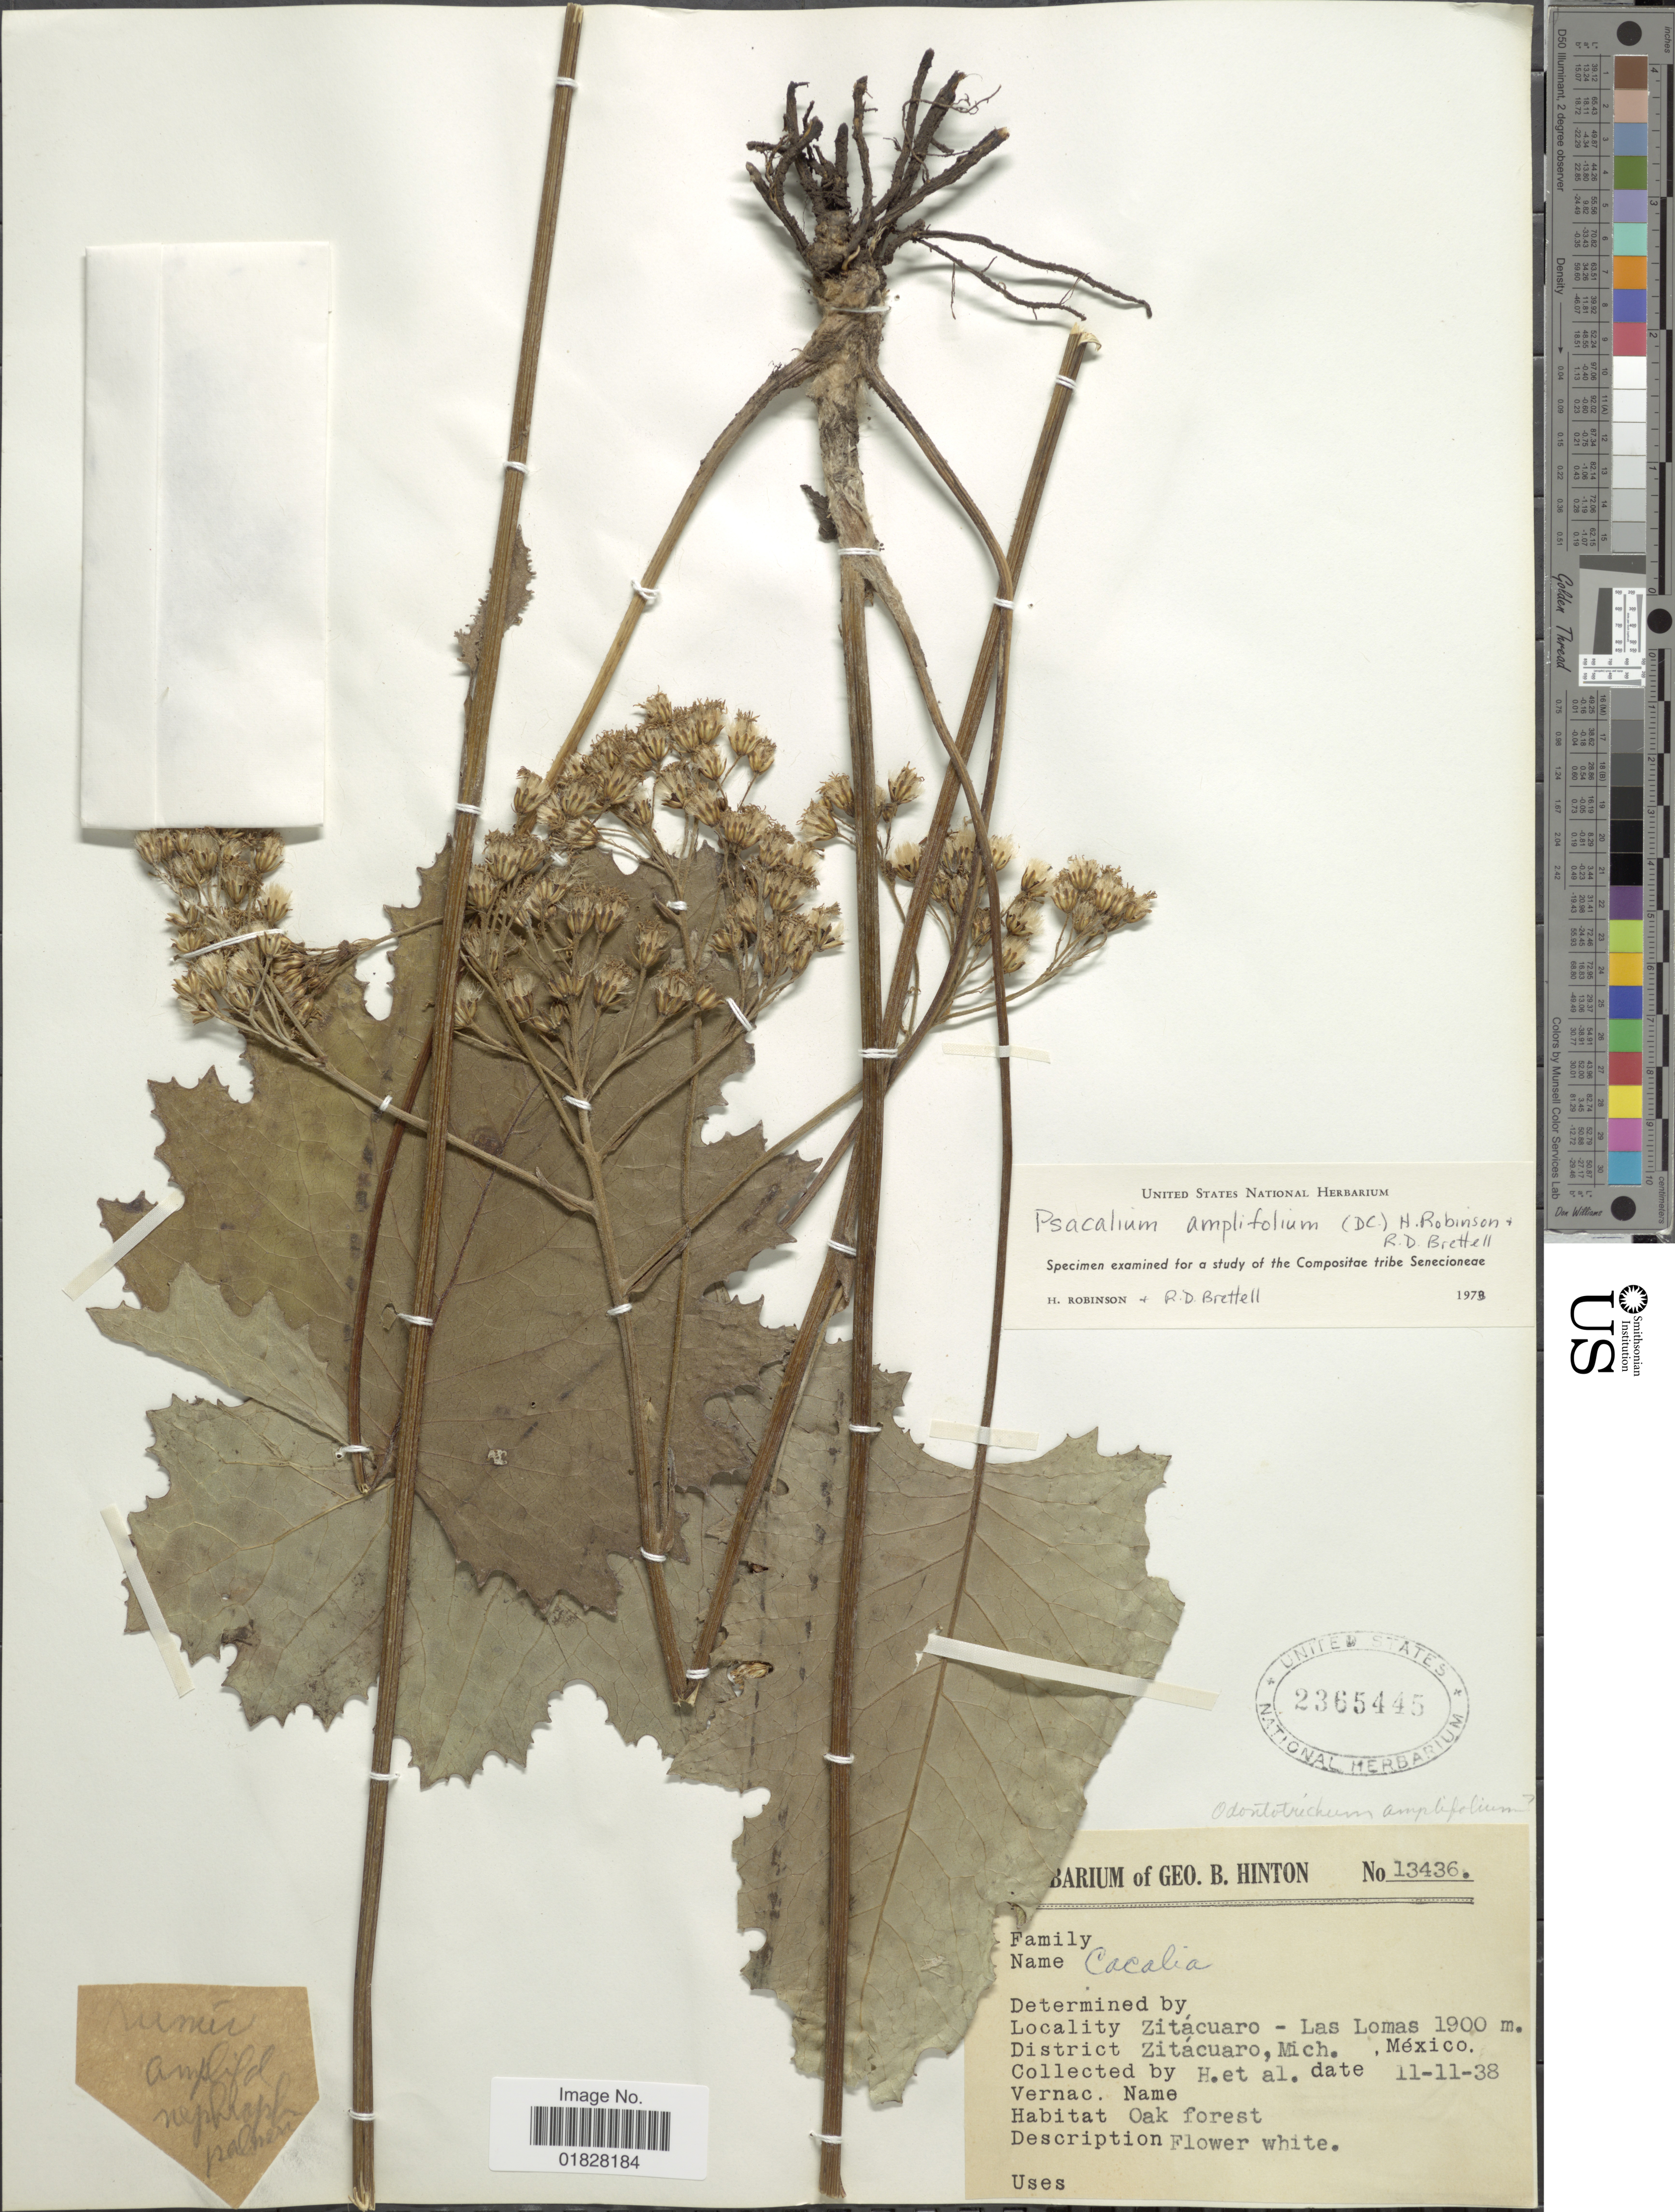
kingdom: Plantae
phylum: Tracheophyta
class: Magnoliopsida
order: Asterales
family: Asteraceae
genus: Psacalium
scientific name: Psacalium amplifolium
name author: (DC.) H. Rob. & Brettell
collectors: G. B. Hinton & et al.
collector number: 13436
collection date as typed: Transcribed d/m/y: 11/11/38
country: Mexico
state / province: Michoacán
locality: Zitácuaro - Las Lomas. District Zitácuaro, Mich., México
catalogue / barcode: US 2365445